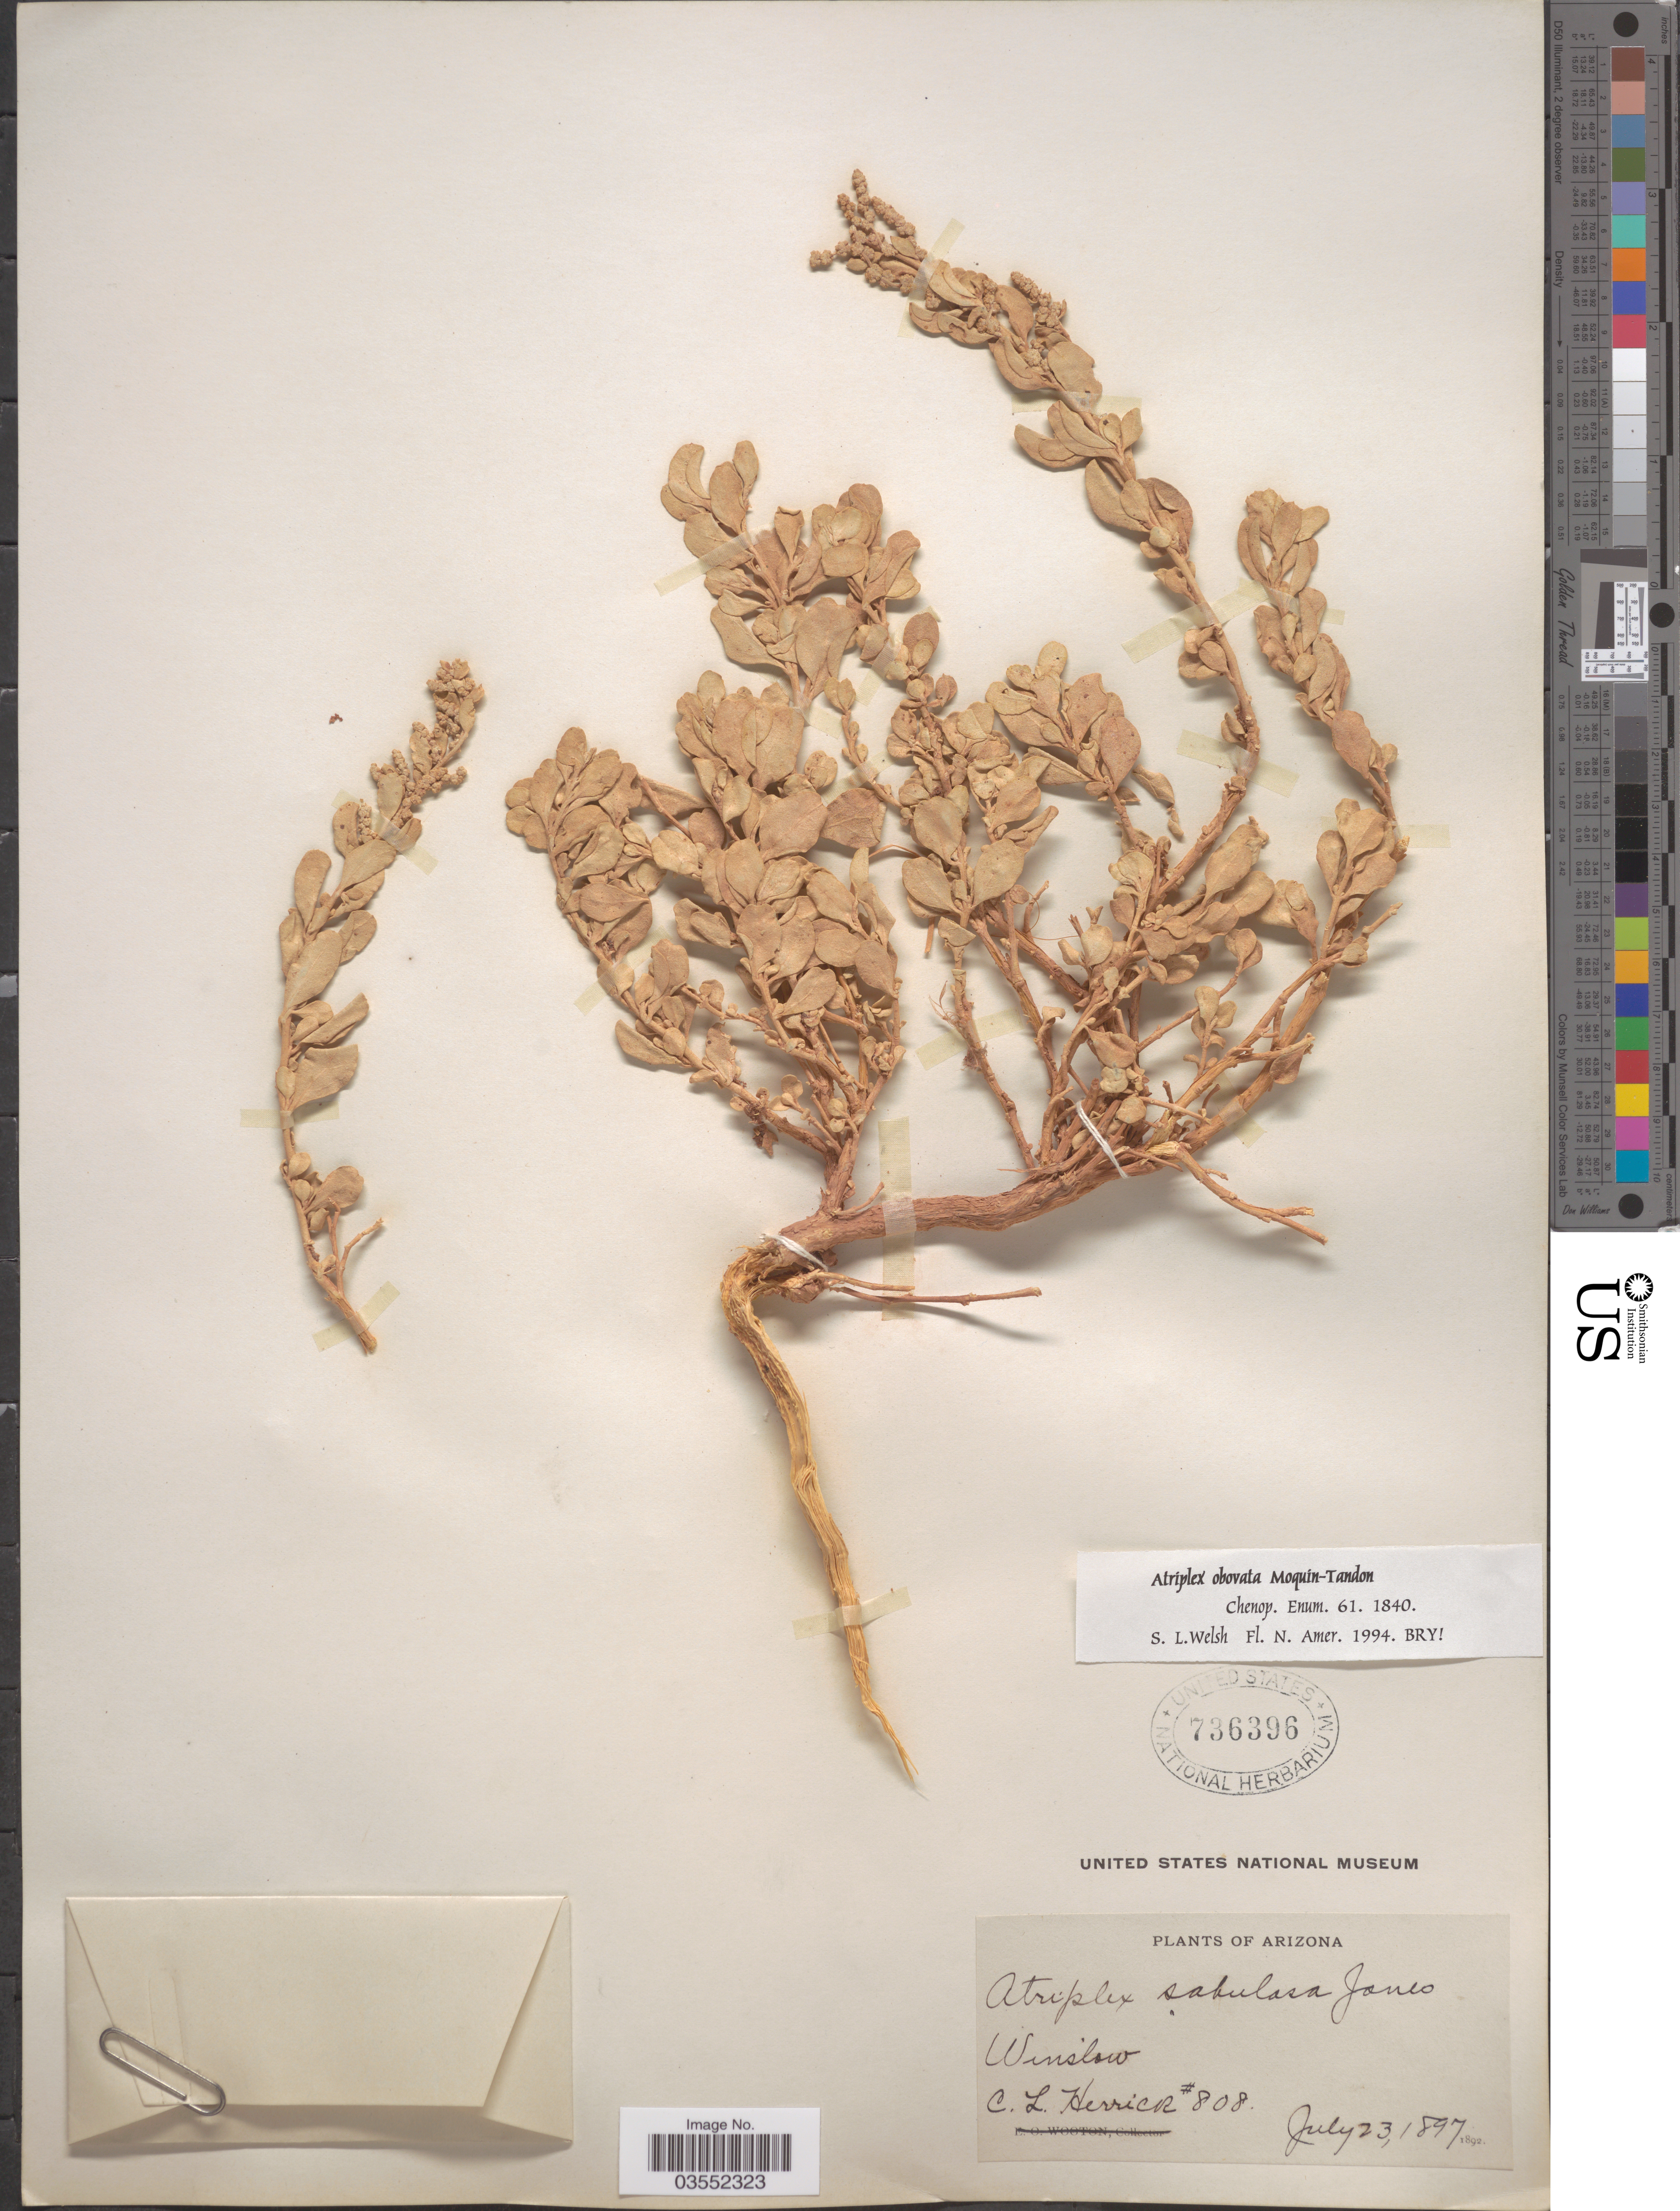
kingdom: Plantae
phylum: Tracheophyta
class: Magnoliopsida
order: Caryophyllales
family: Amaranthaceae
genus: Atriplex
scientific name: Atriplex obovata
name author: Moq.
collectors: C. Herrick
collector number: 808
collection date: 1897-07-23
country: United States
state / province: Arizona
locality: Winslow.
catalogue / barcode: US 736396